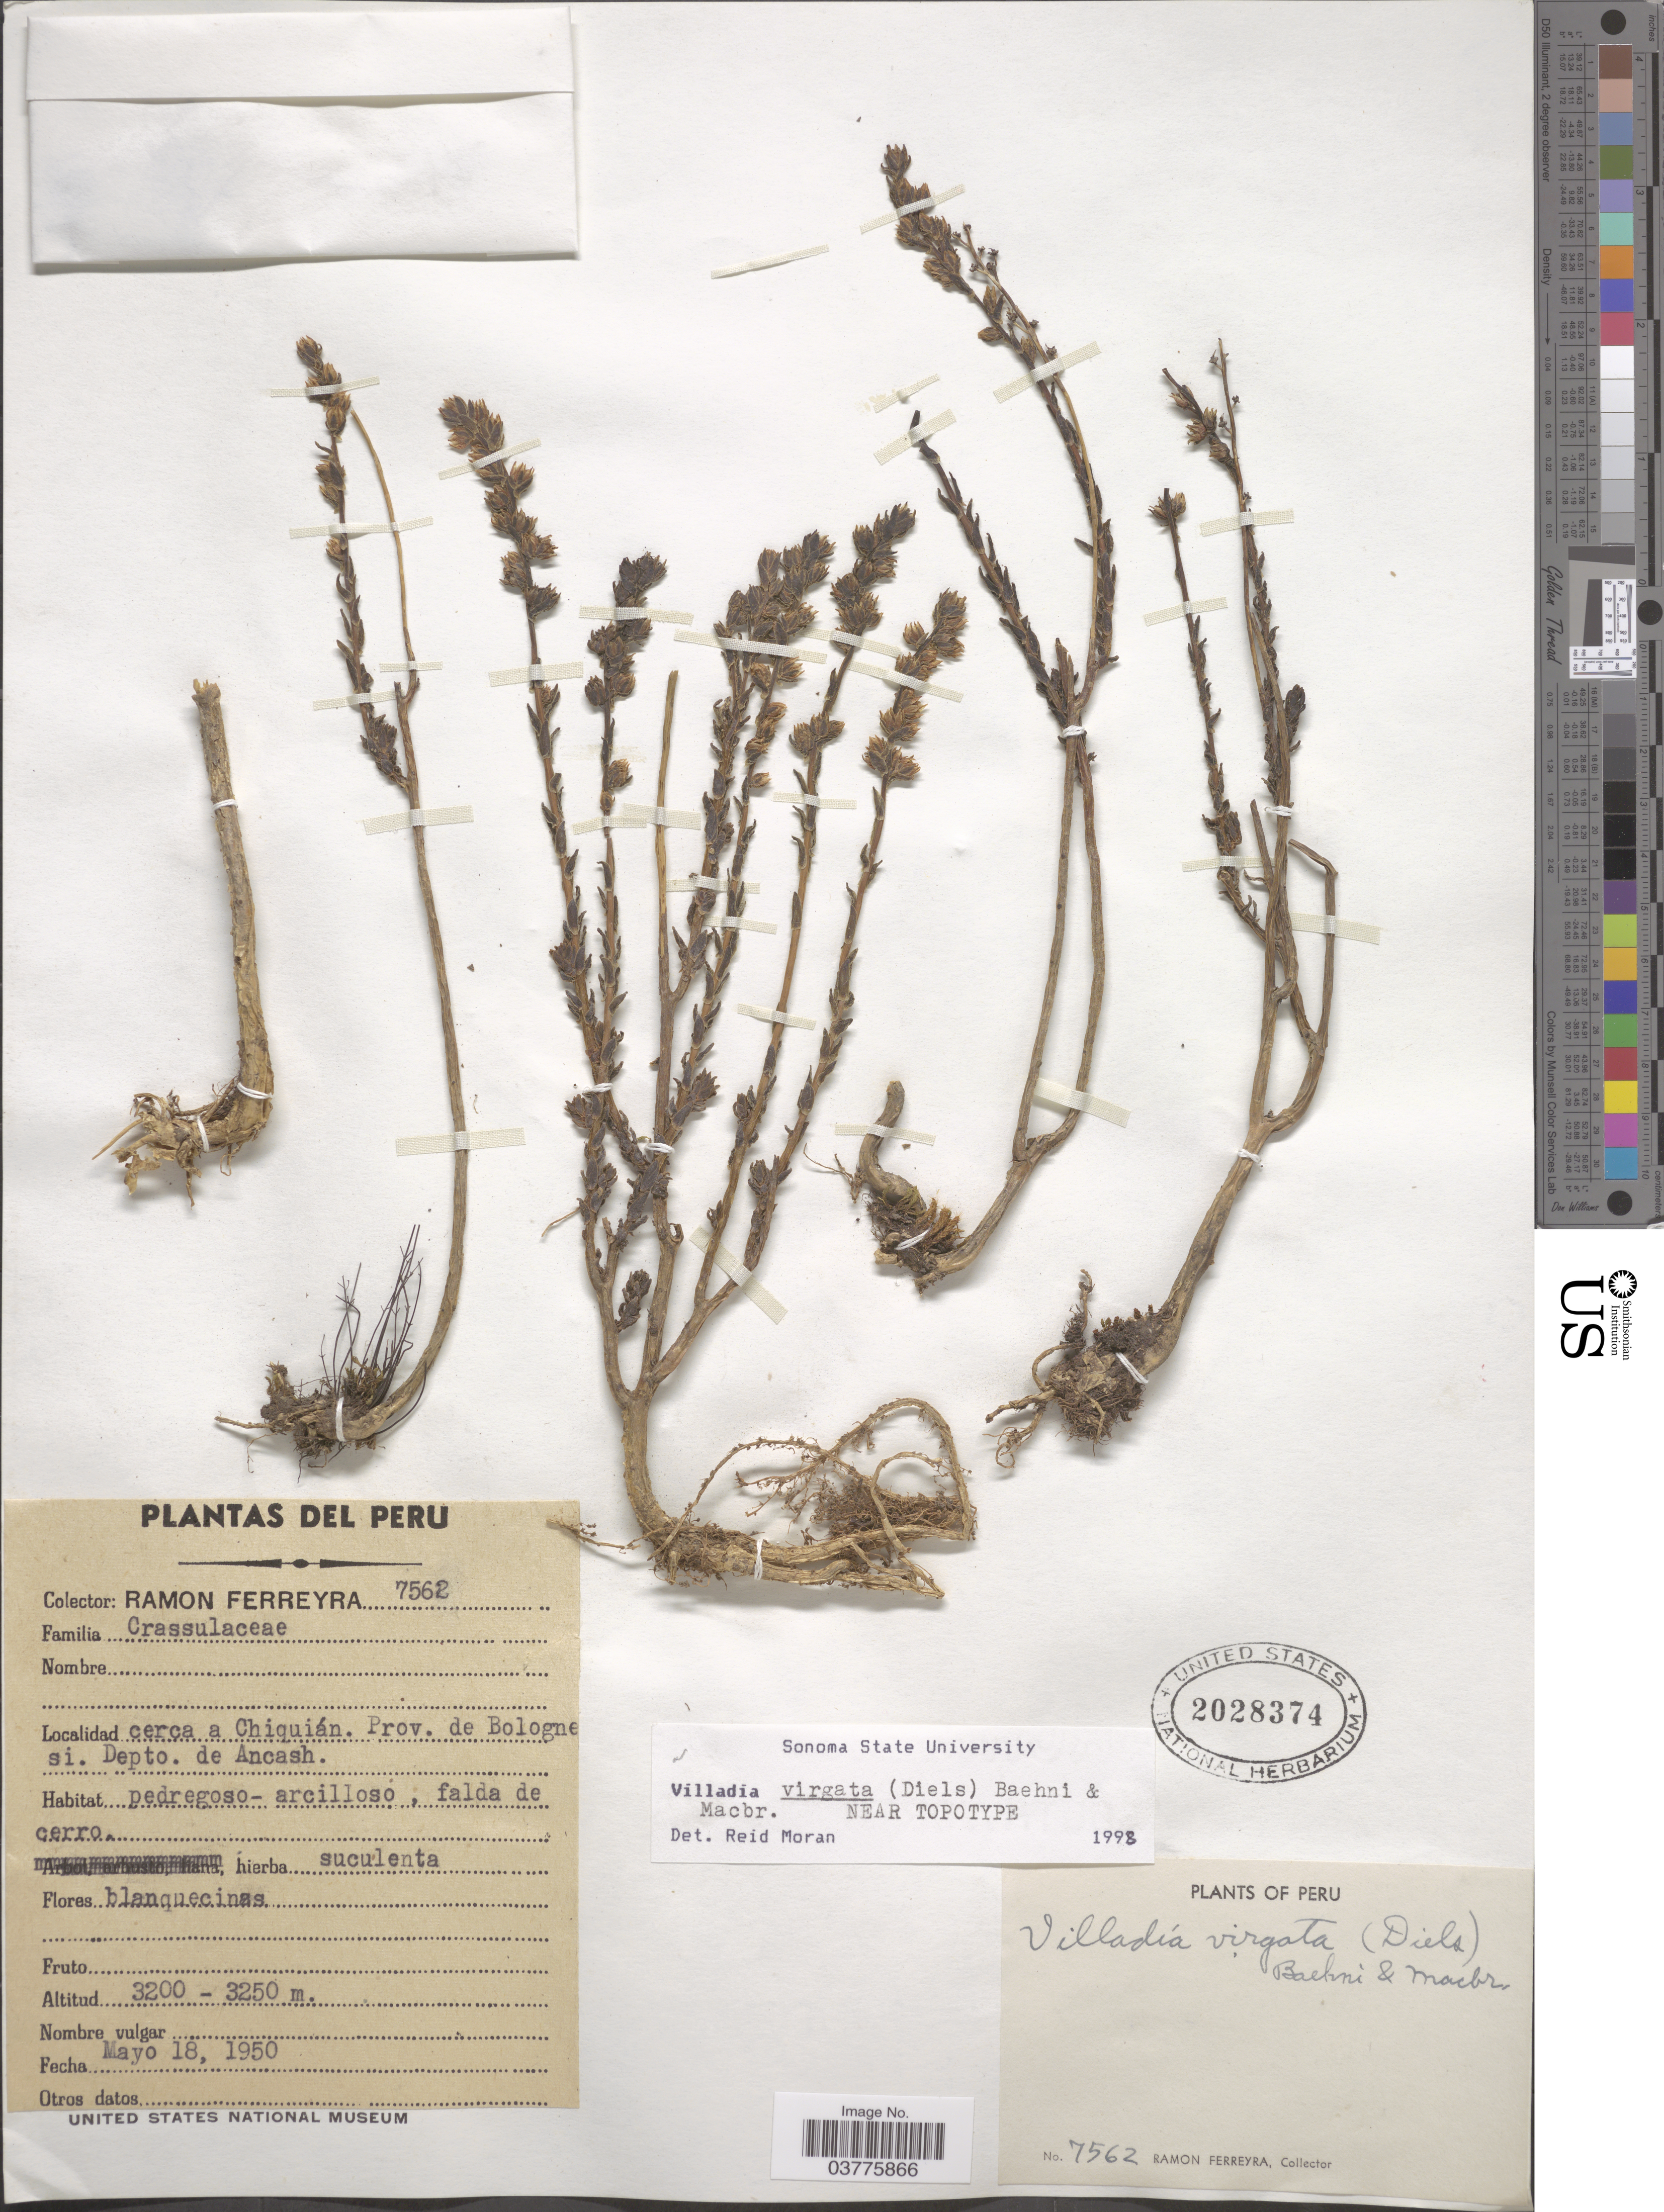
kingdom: Plantae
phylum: Tracheophyta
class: Magnoliopsida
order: Saxifragales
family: Crassulaceae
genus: Villadia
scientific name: Villadia virgata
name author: (Diels) Baehni & J.F. Macbr.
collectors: R. A. Ferreyra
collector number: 7562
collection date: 1950-05-18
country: Peru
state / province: Ancash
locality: Cerca a Chiquián. Prov. de Bolognesi. Depto. de Ancash.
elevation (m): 3200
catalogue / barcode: US 2028374